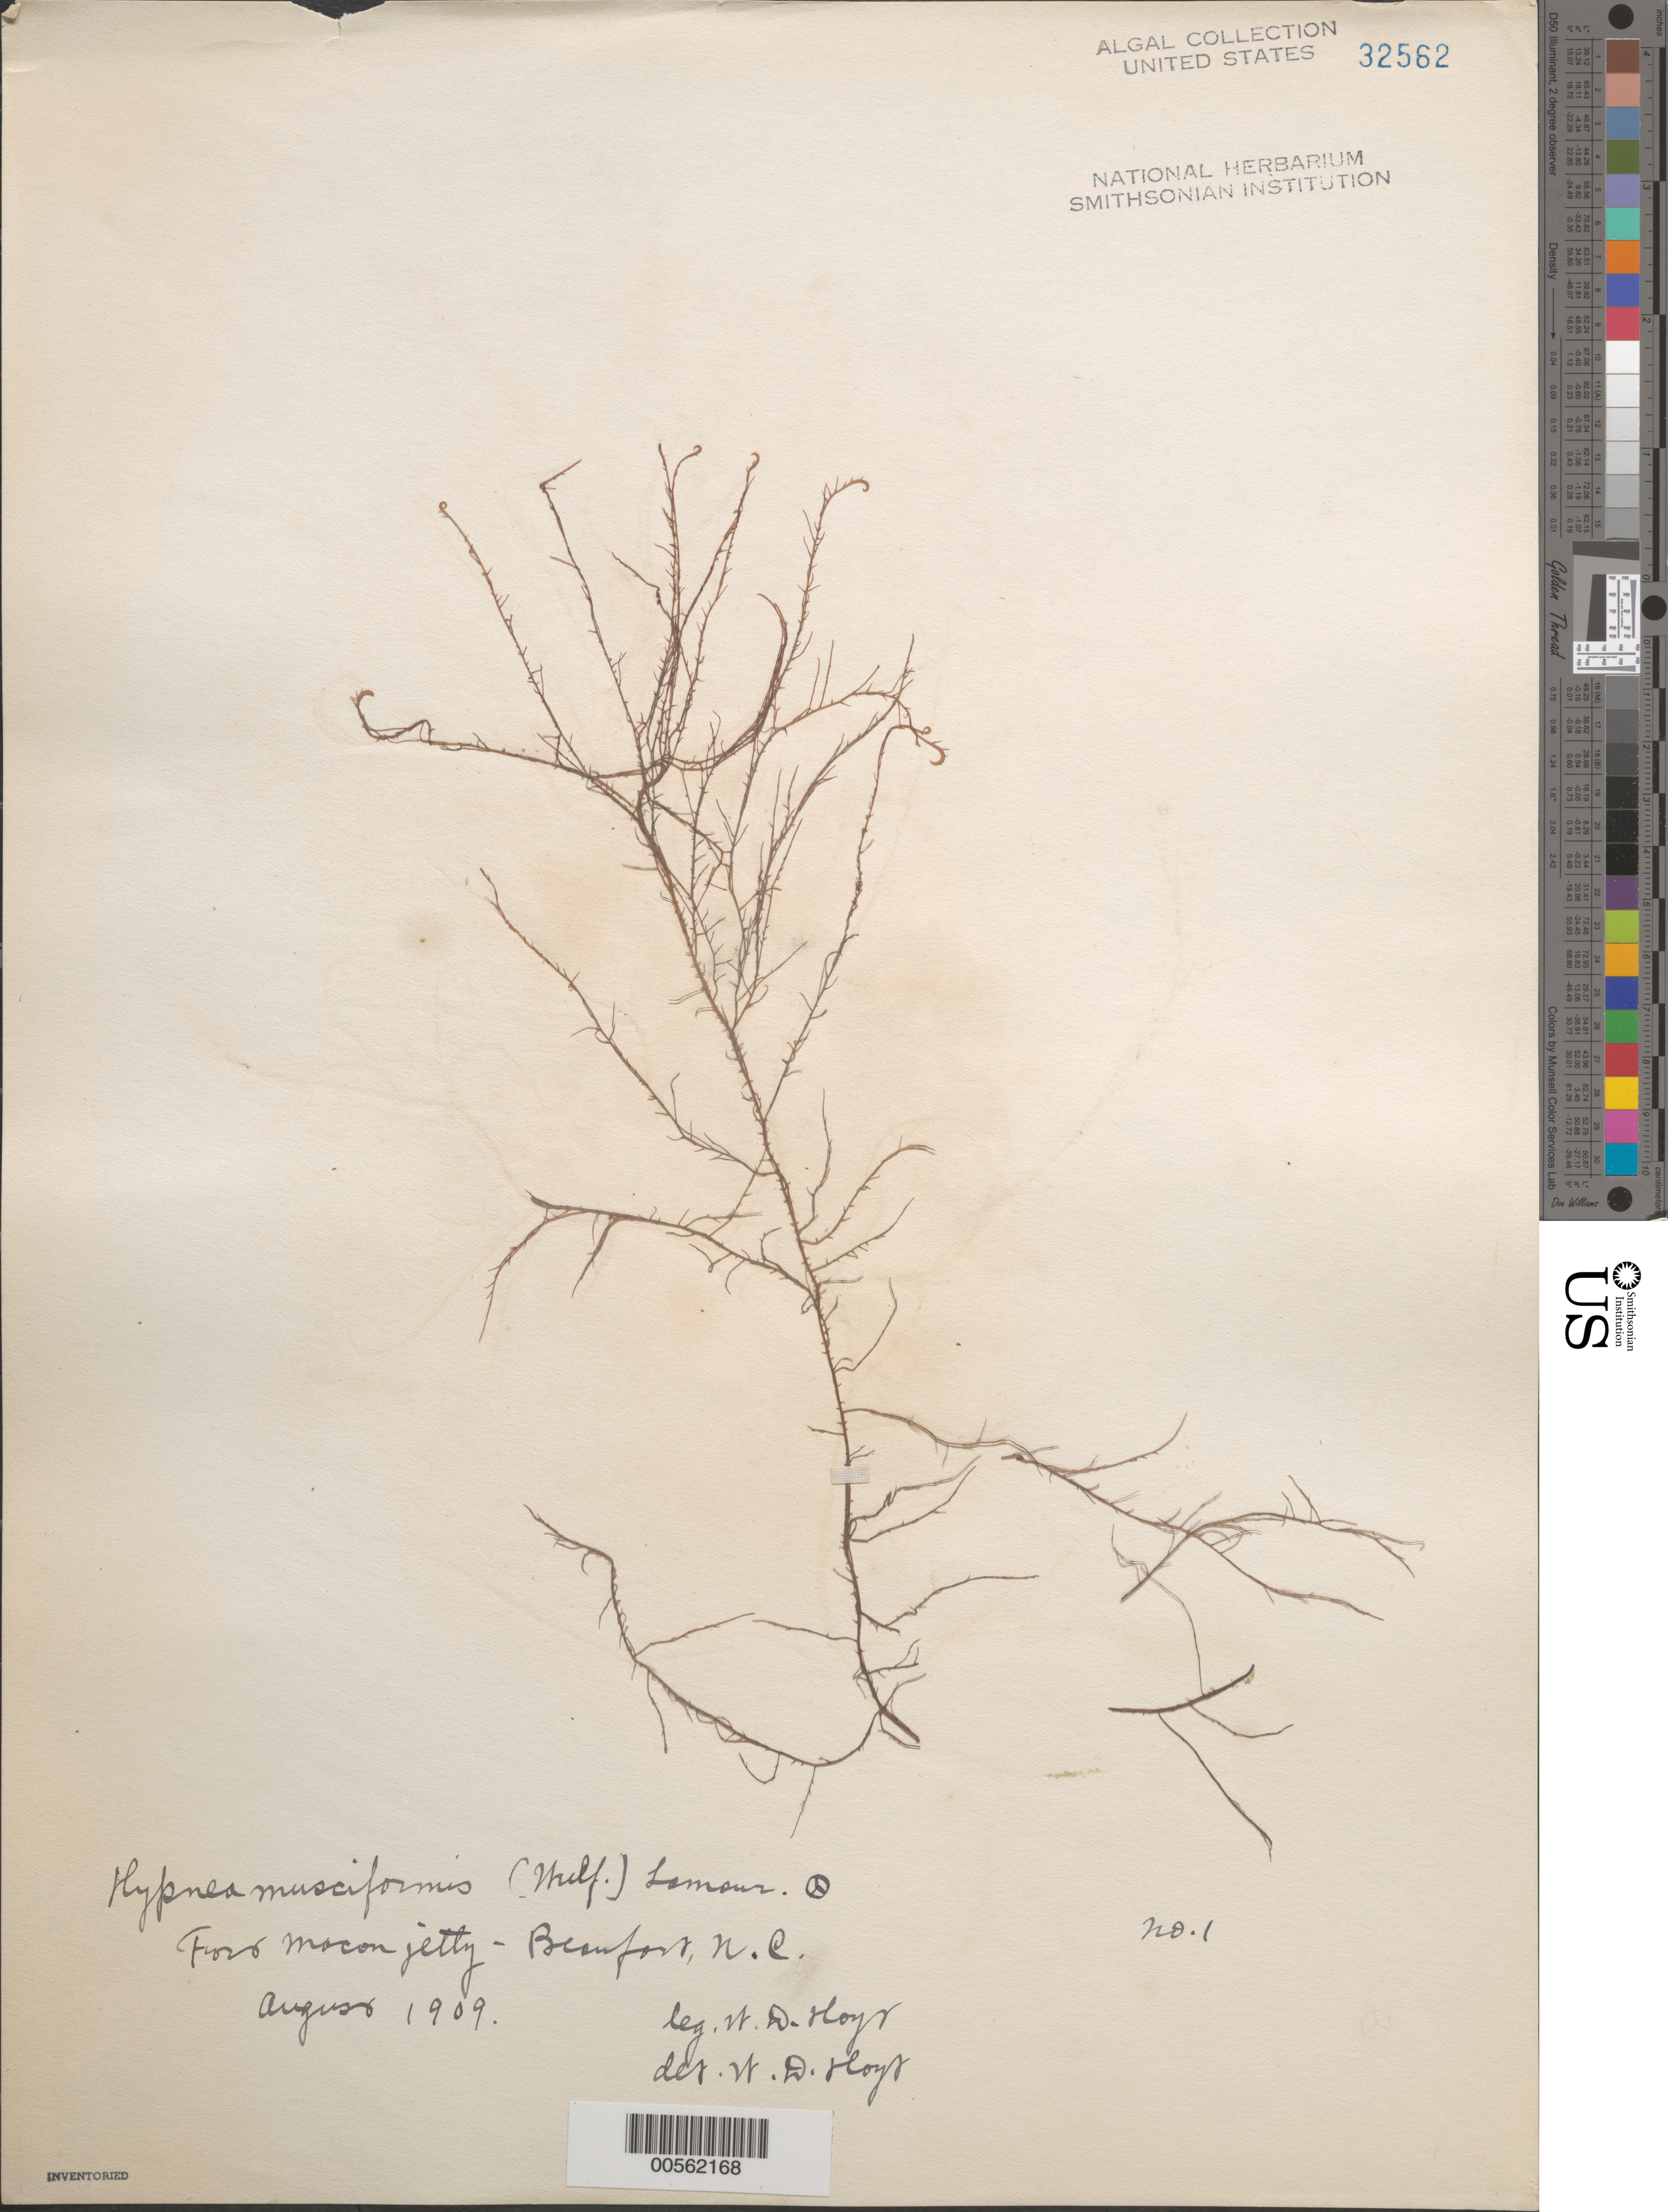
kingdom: Plantae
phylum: Rhodophyta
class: Florideophyceae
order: Gigartinales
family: Cystocloniaceae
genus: Hypnea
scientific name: Hypnea musciformis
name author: (Wulfen) J.V.Lamouroux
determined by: Hoyt, W. D.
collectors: W. D. Hoyt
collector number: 1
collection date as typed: Aug 1909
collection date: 1909-08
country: United States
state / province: North Carolina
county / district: Carteret County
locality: Beaufort, Fort Macon jetty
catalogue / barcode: US 32562